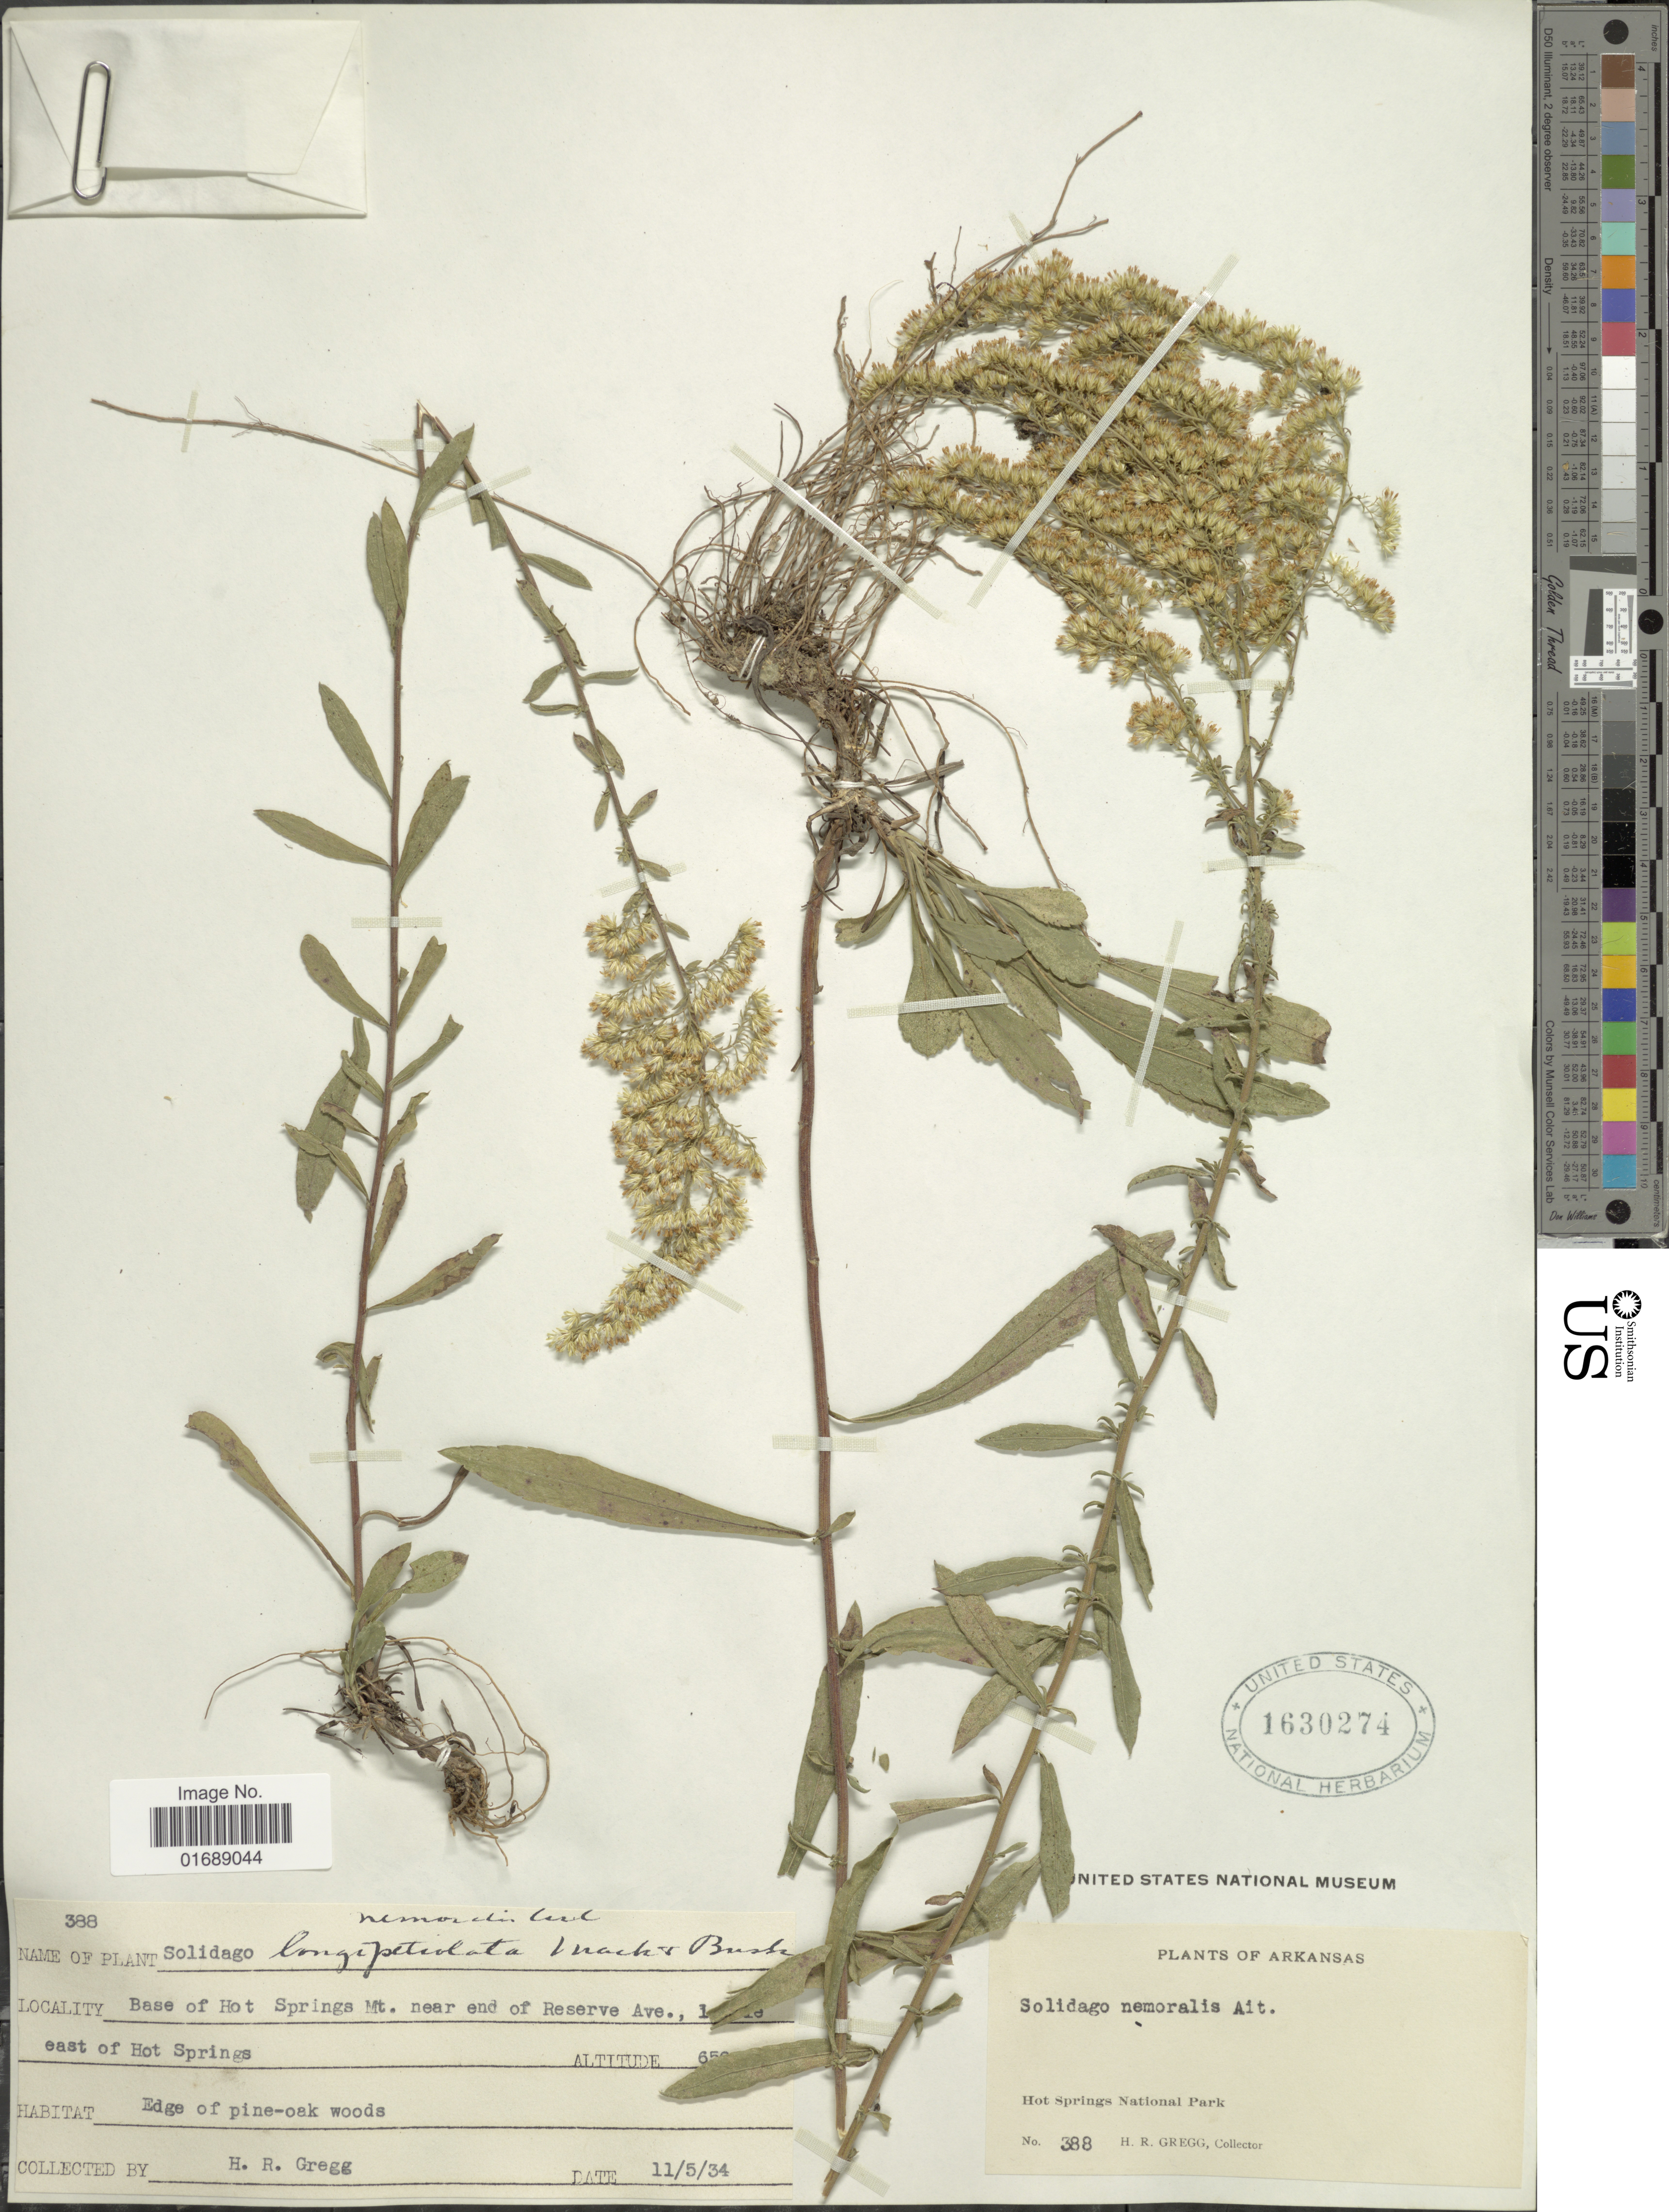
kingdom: Plantae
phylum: Tracheophyta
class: Magnoliopsida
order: Asterales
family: Asteraceae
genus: Solidago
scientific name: Solidago nemoralis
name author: Aiton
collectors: H. Gregg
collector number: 388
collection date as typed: Transcribed d/m/y: 5/11/34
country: United States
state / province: Arkansas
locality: Hot Springs National Park, Base of Hot Springs Mt. near end of Reserve Ave. [illegible text] east of Hot Springs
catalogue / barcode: US 1630274